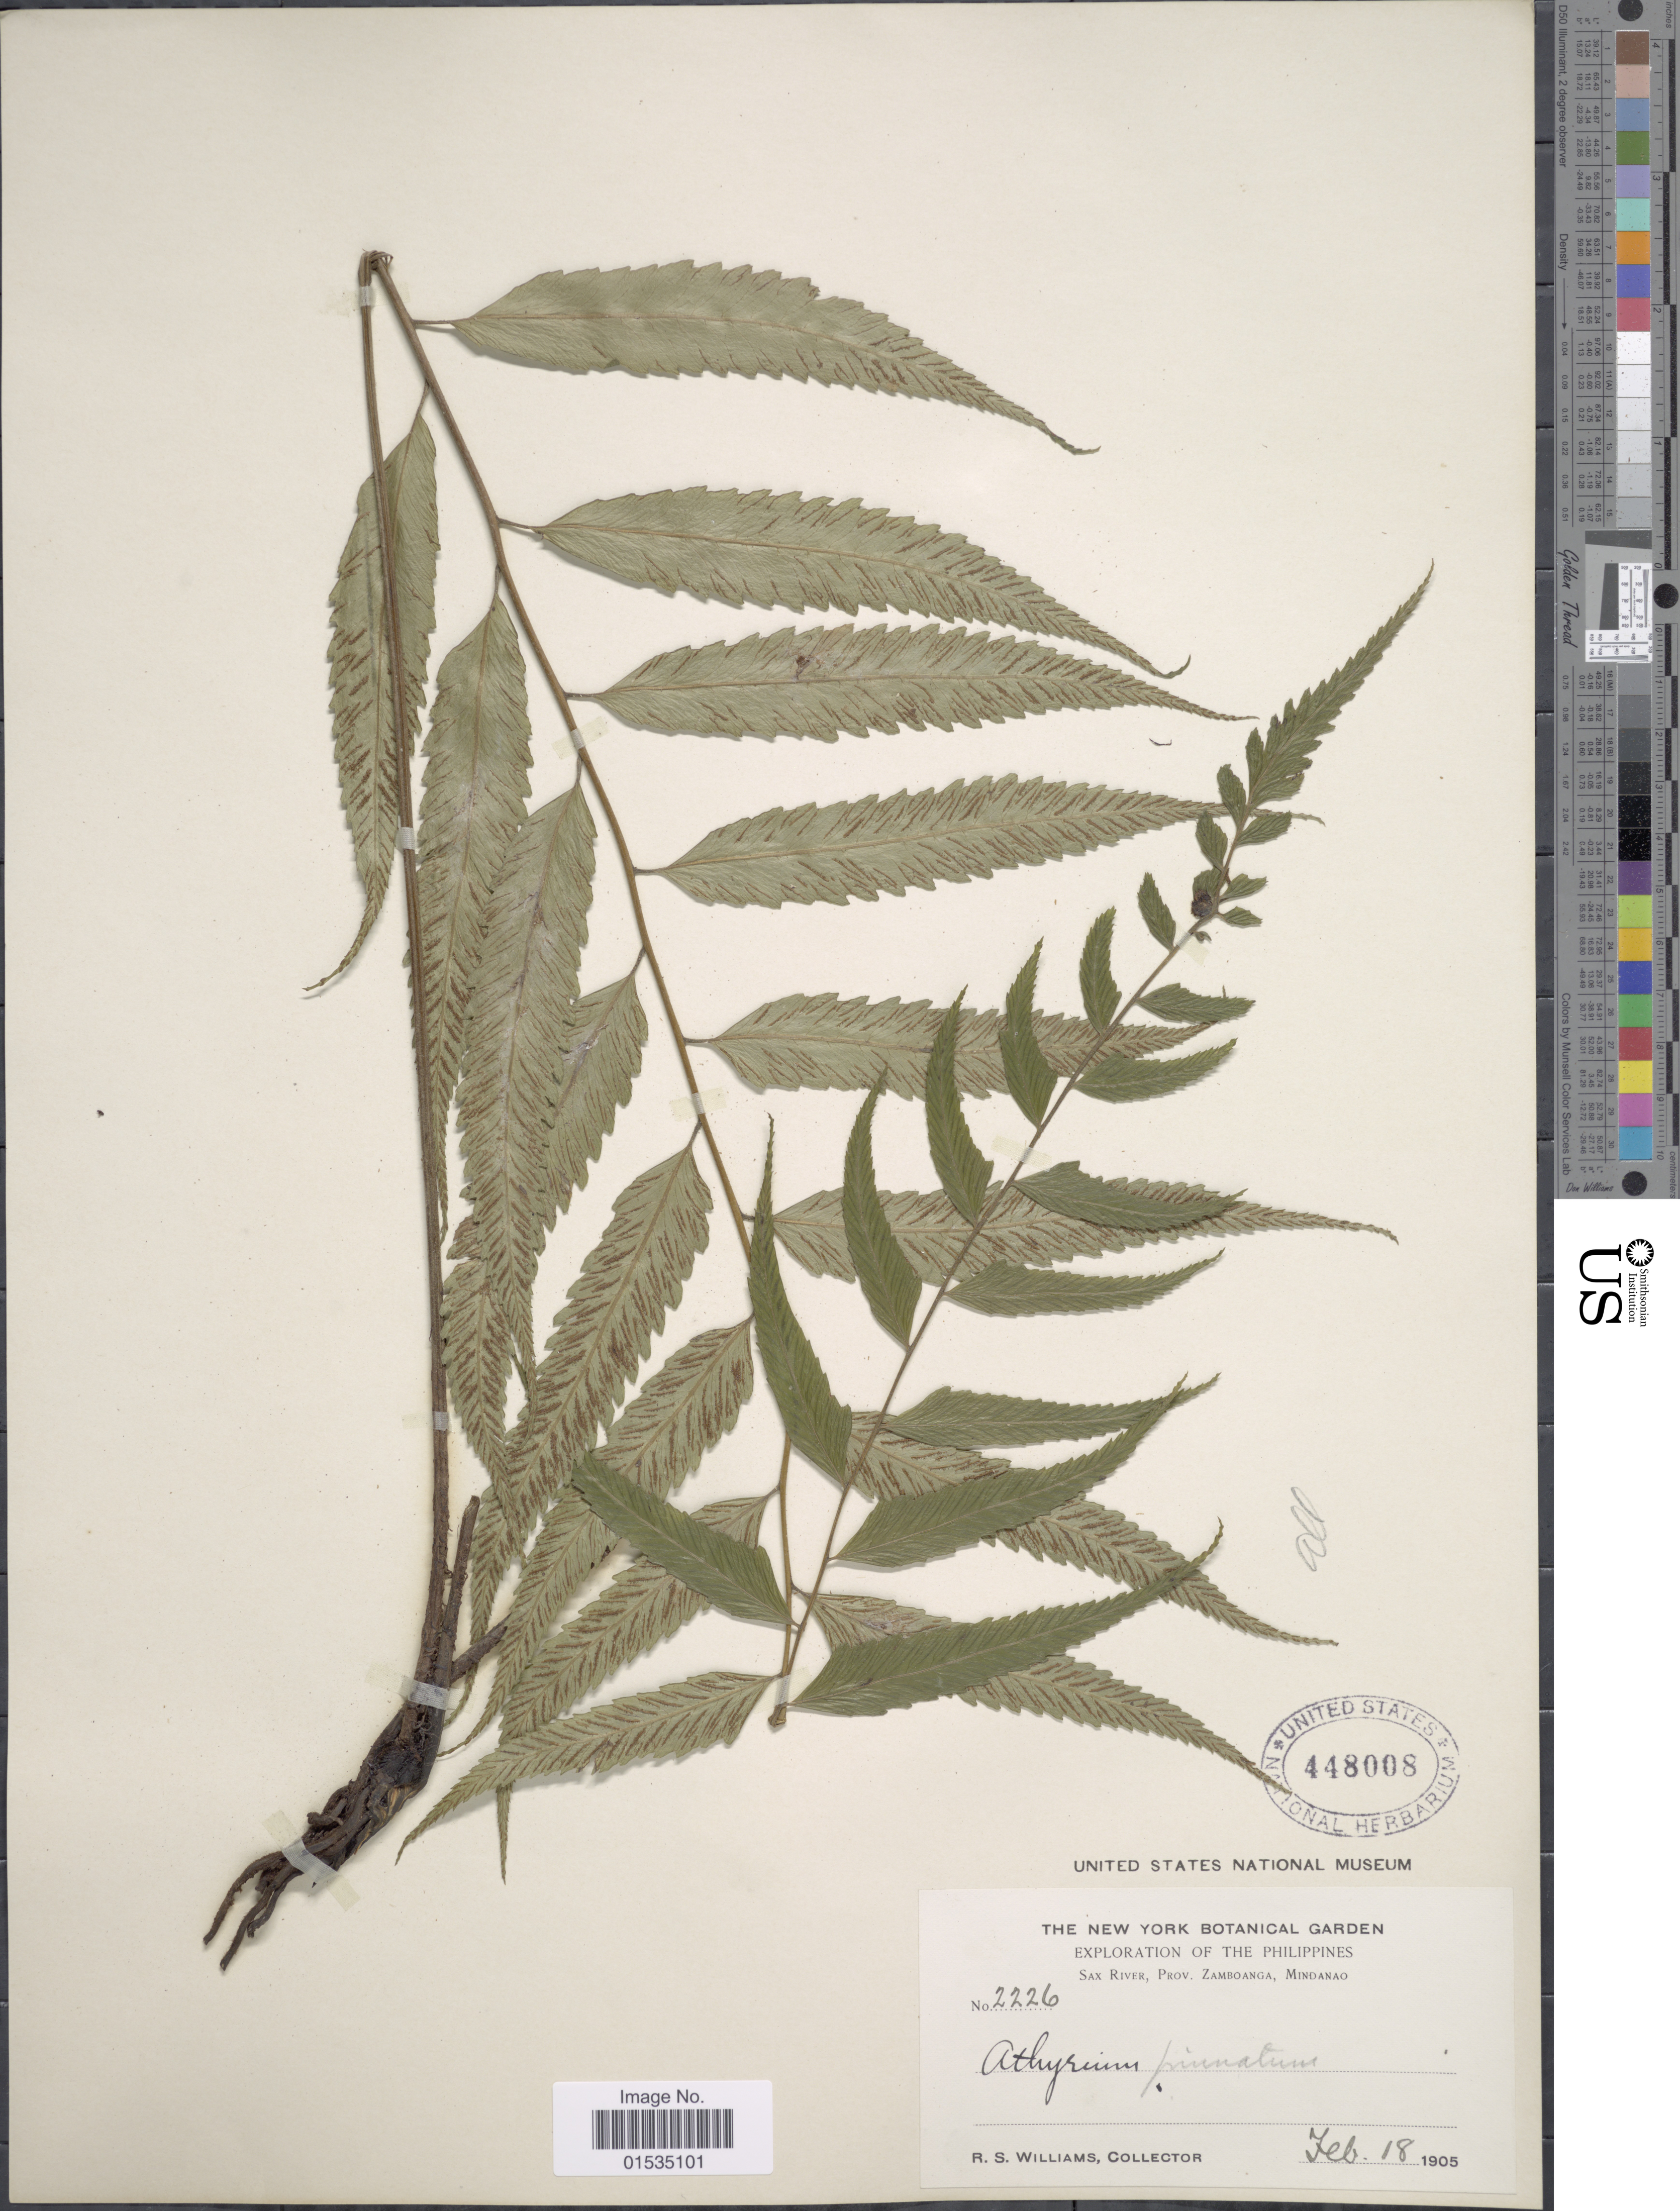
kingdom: Plantae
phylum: Tracheophyta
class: Polypodiopsida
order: Polypodiales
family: Athyriaceae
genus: Diplazium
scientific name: Diplazium petiolare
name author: C. Presl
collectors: R. S. Williams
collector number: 2226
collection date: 1905-02-18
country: Philippines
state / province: Zamboanga Peninsula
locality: Sax River, Prov. Zamboanga, Mindanao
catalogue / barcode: US 448008